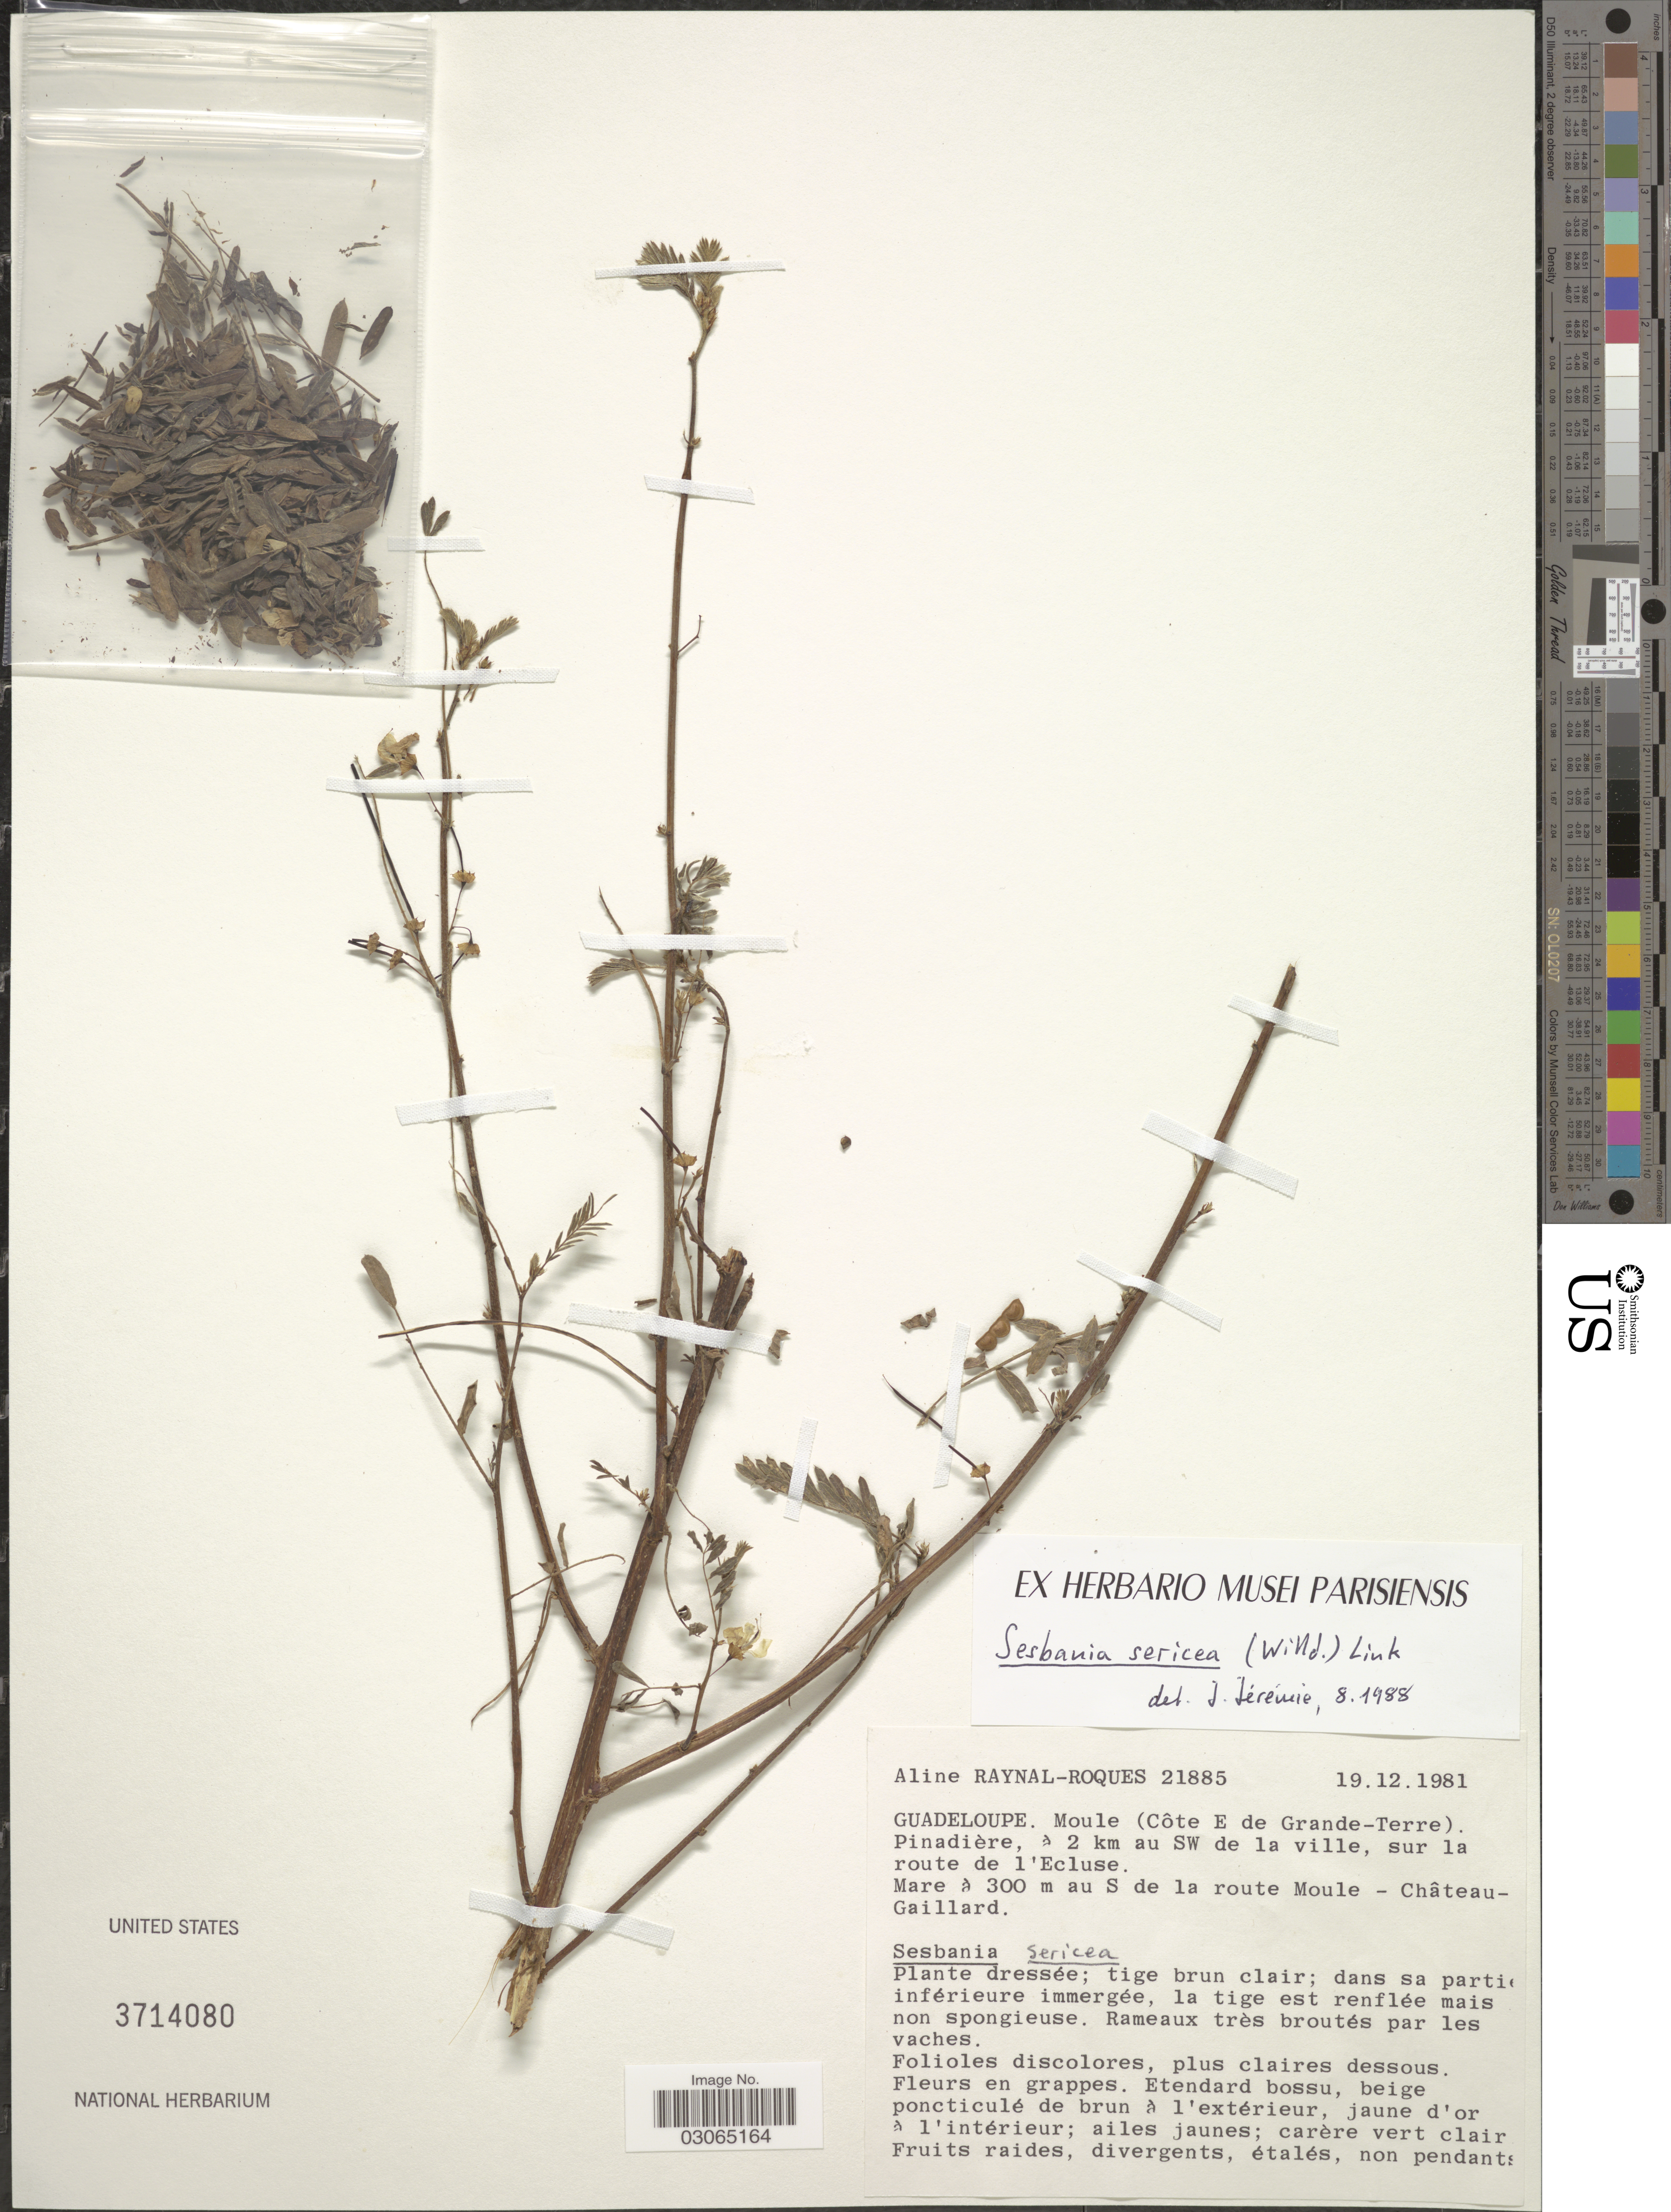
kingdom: Plantae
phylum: Tracheophyta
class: Magnoliopsida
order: Fabales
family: Fabaceae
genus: Sesbania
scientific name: Sesbania sericea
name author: (Willd.) Link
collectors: A. M. Raynal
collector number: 21885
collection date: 1981-12-19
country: Guadeloupe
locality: Moule (Côte E de Grande-Terre). Pinadière, à 2 km au SW de la ville, sur la route de l'Ecluse. Mare à 300 m au S de la route Moule - Château-Gaillard.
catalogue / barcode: US 3714080